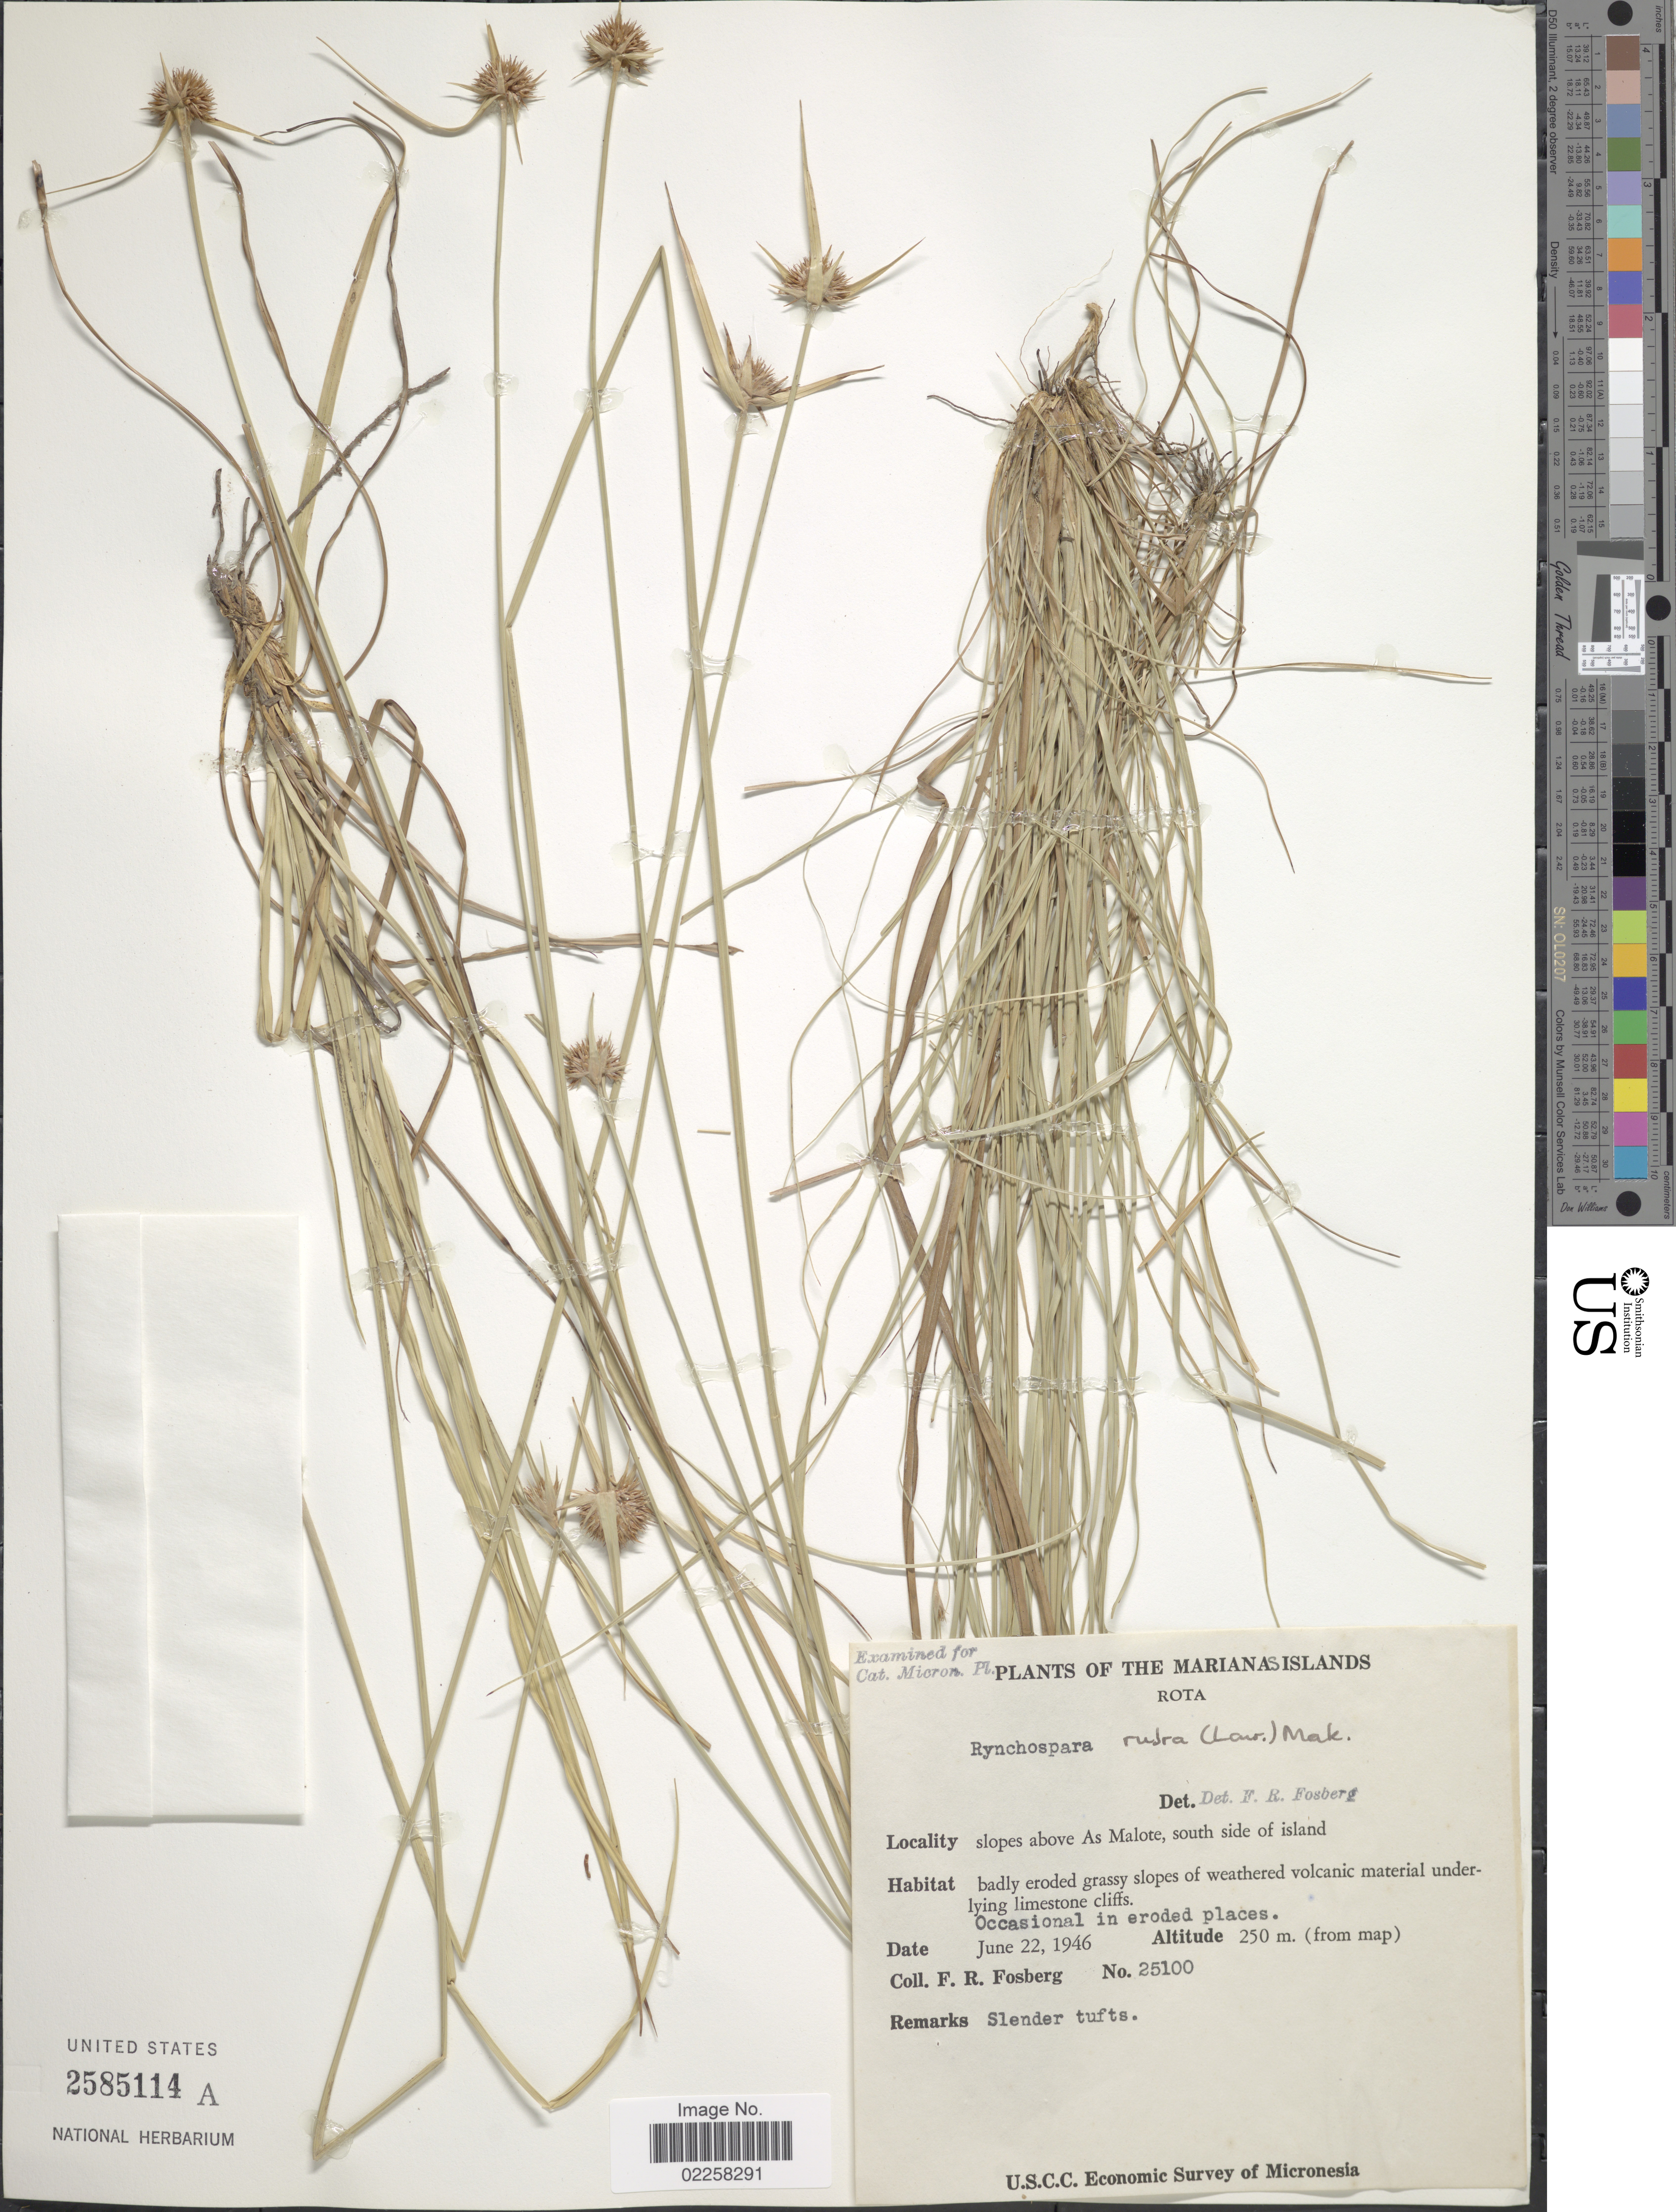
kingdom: Plantae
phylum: Tracheophyta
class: Liliopsida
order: Poales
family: Cyperaceae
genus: Rhynchospora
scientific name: Rhynchospora rubra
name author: (Lour.) Makino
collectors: F. R. Fosberg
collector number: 25100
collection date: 1946-06-22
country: Northern Mariana Islands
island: Rota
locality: Rota, slopes above As Malote, south side of island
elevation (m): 250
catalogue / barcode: US 2585114A